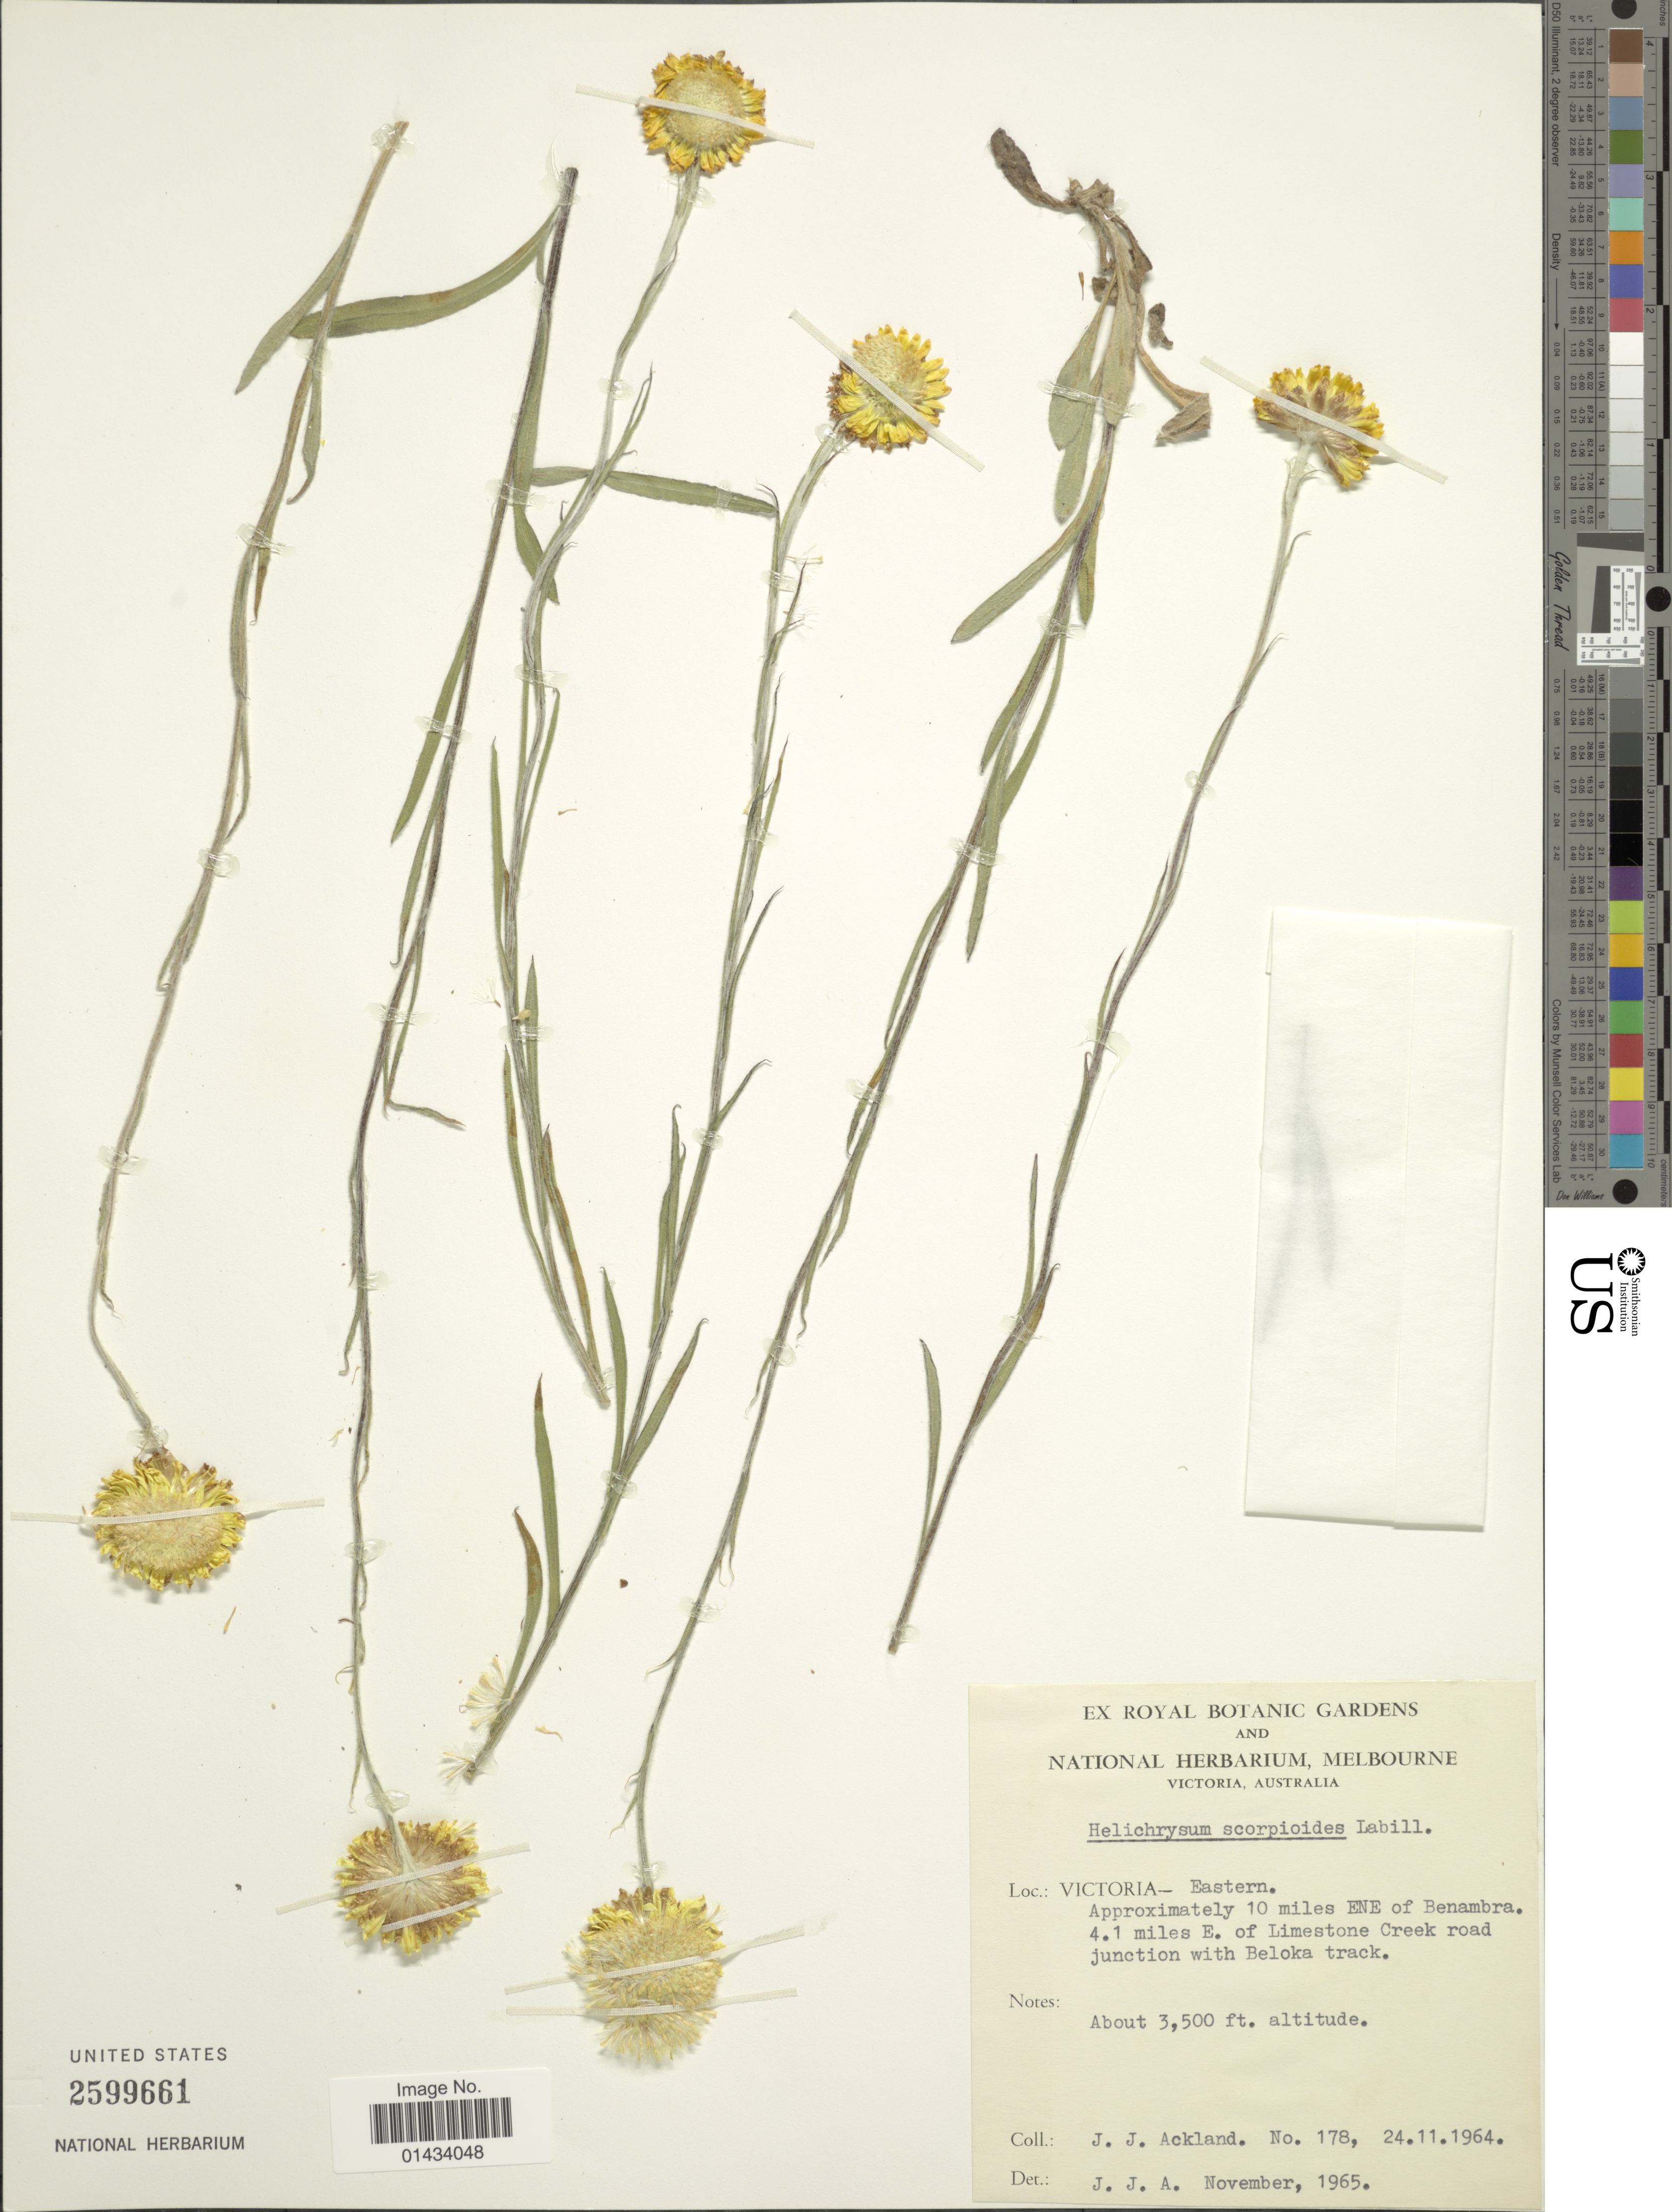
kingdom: Plantae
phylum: Tracheophyta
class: Magnoliopsida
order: Asterales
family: Asteraceae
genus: Coronidium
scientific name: Coronidium scorpioides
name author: (Labill.) Paul G. Wilson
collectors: J. J. Ackland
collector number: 178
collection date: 1964-11-24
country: Australia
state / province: Victoria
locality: Victoria- Eastern, approximately 10 miles ENE of Benambra, 4.1 miles E. of Limestone Creek road junction with Beloka track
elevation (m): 1067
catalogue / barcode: US 2599661